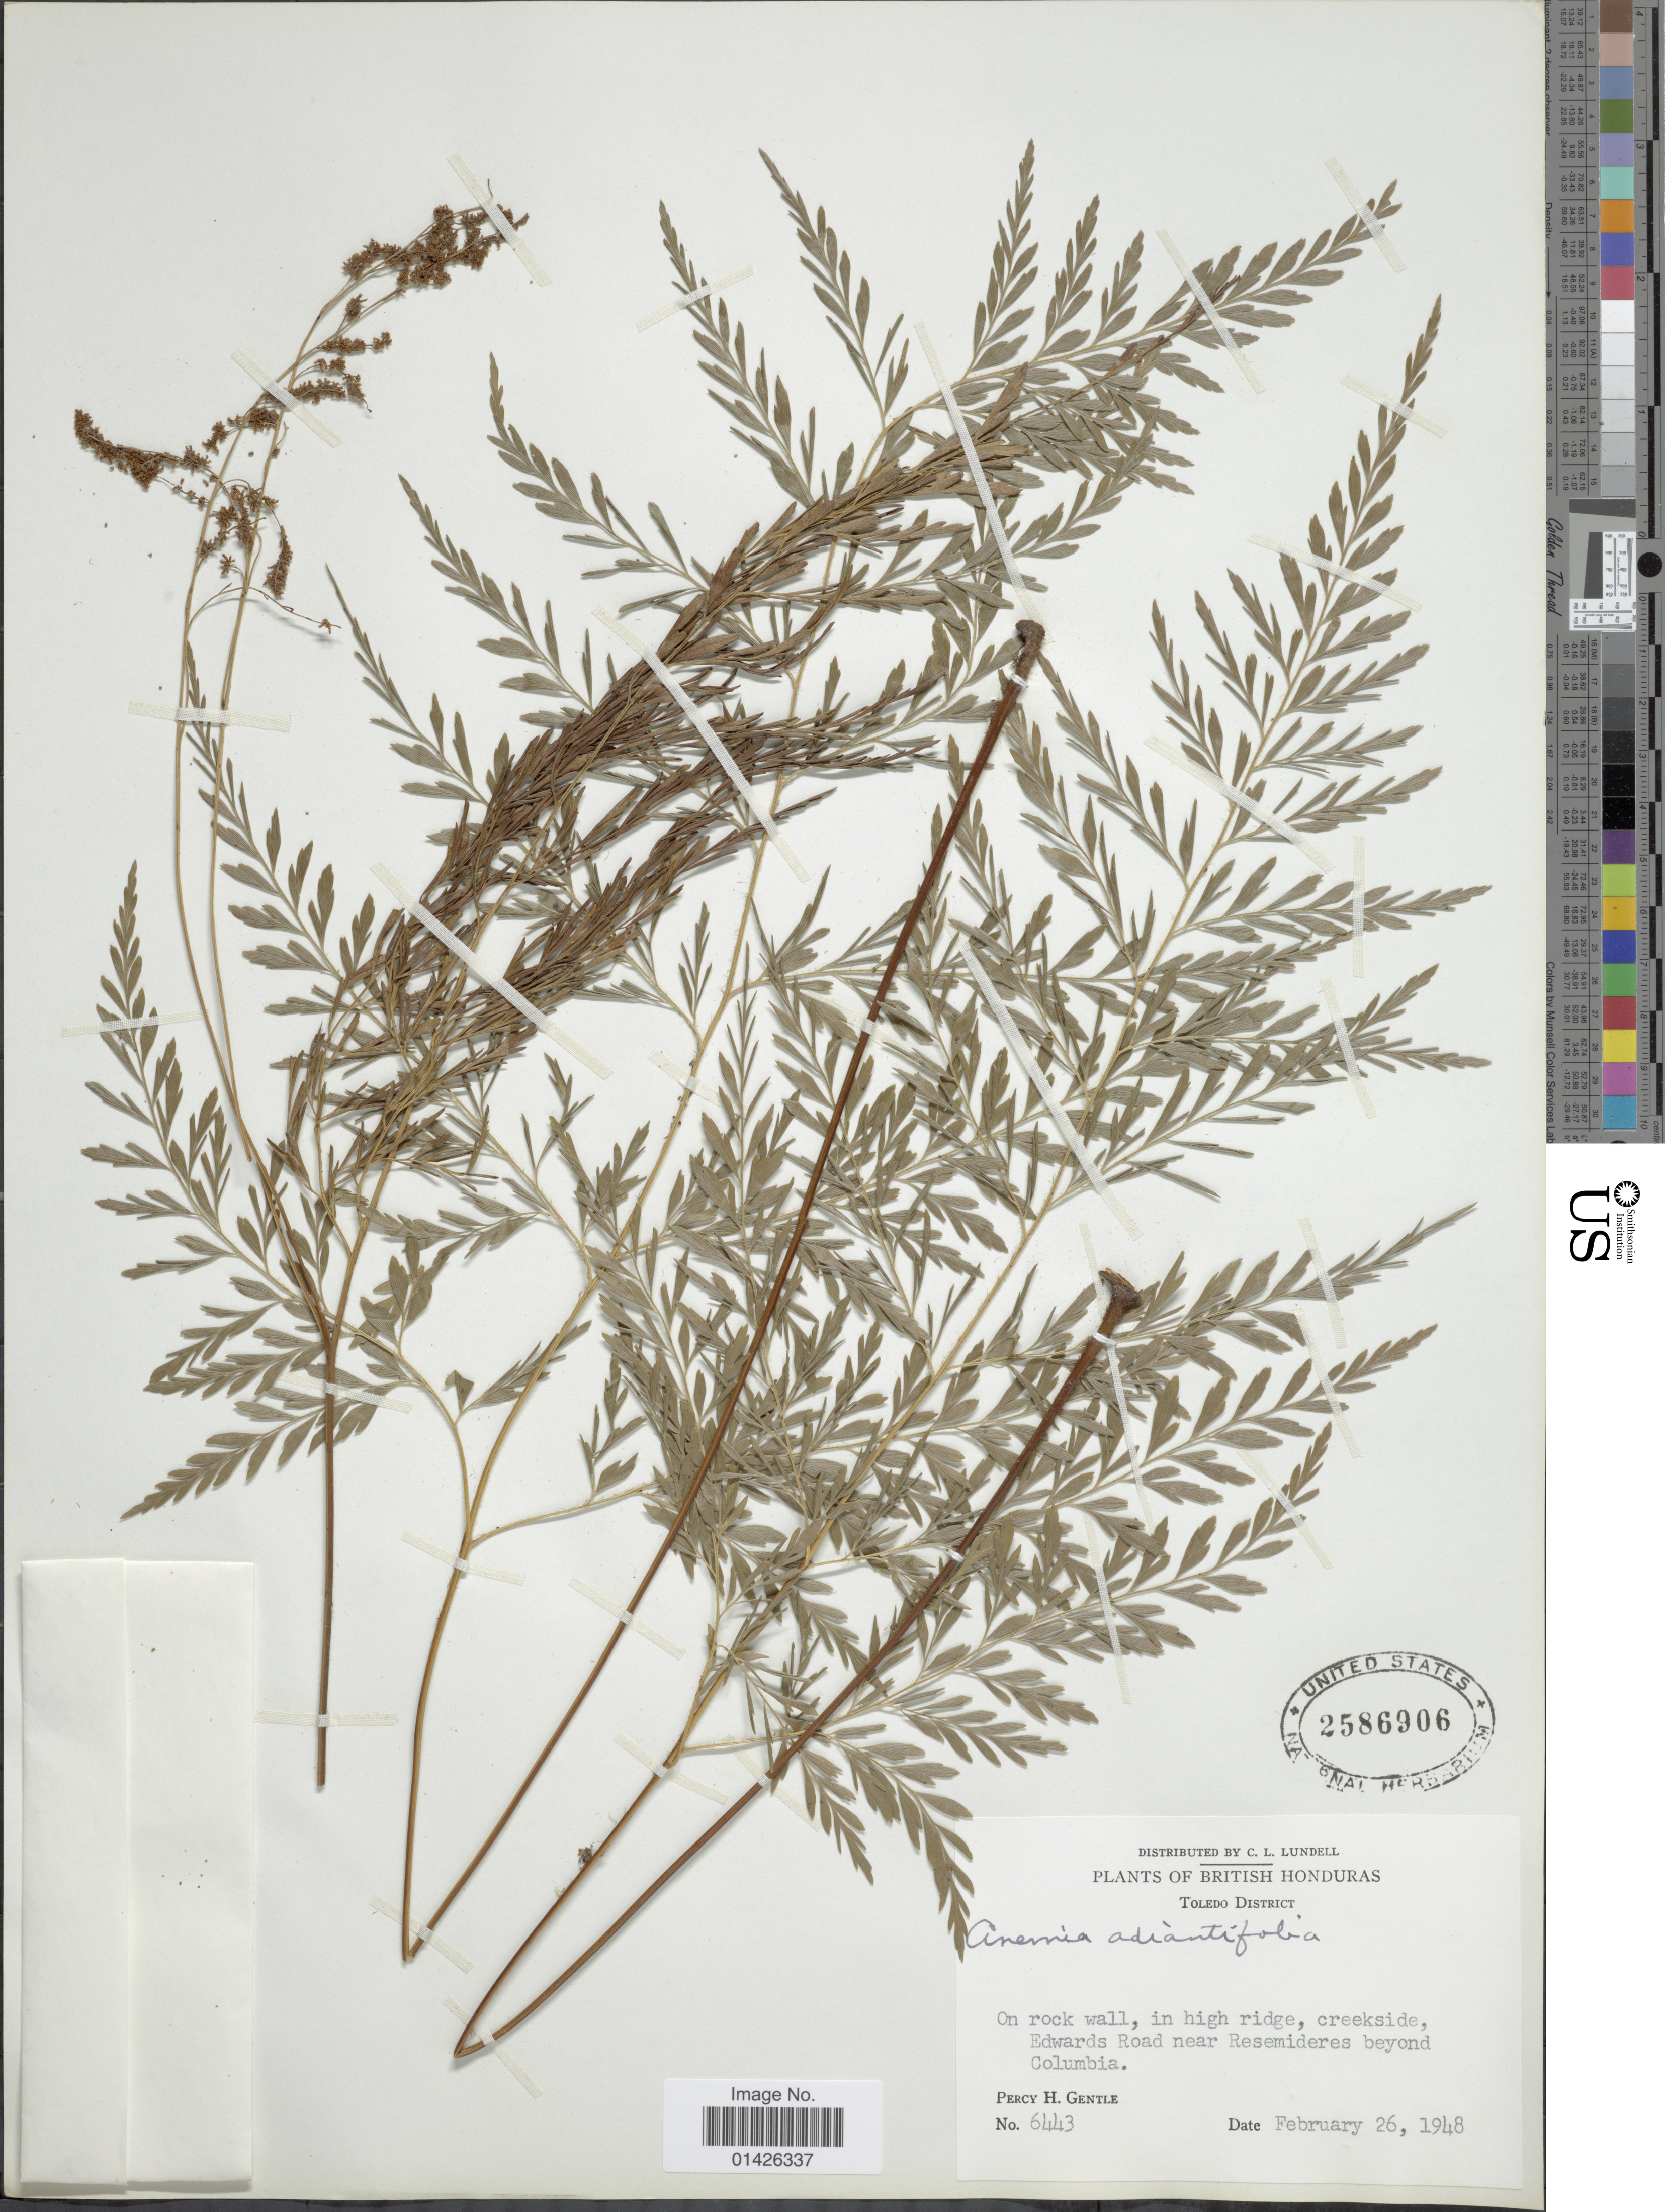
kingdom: Plantae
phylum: Tracheophyta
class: Polypodiopsida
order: Schizaeales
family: Anemiaceae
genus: Anemia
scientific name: Anemia adiantifolia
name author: (L.) Sw.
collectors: P. H. Gentle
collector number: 6443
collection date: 1948-02-26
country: Belize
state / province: Toledo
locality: British Honduras, Toledo District, creekside Edwards Road near Resemideres beyond Columbia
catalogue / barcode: US 2586906